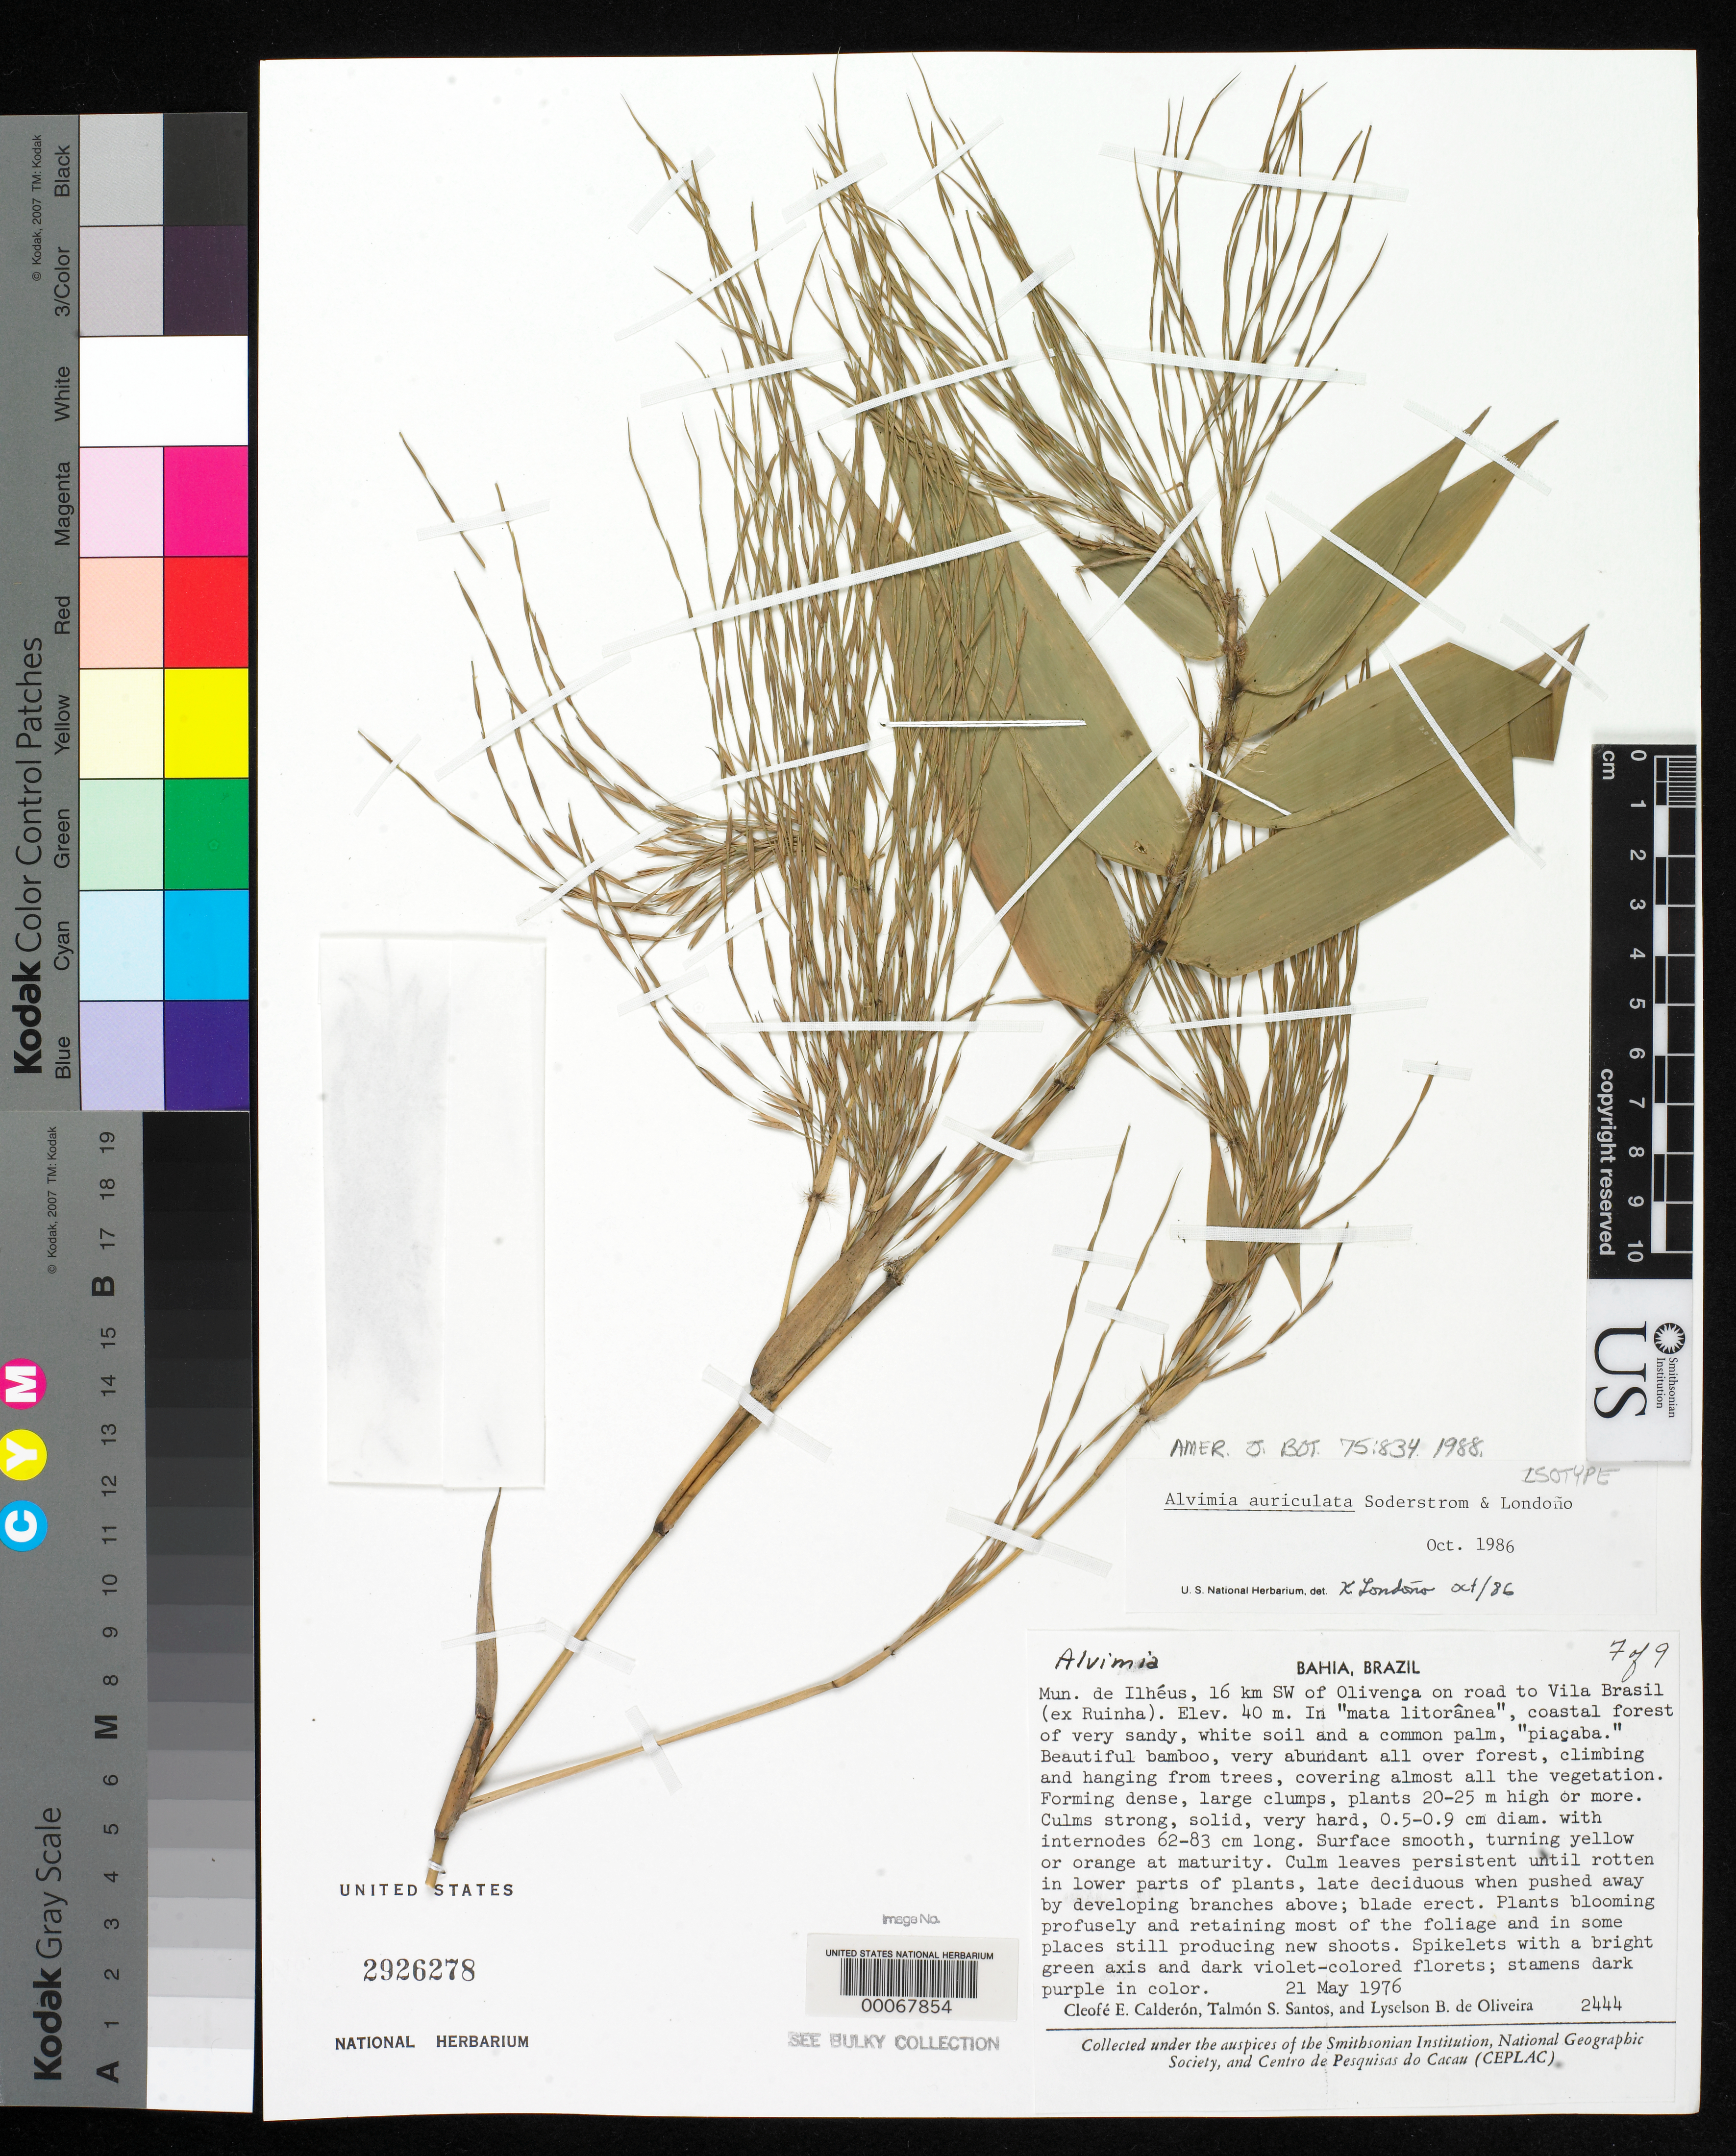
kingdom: Plantae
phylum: Tracheophyta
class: Liliopsida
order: Poales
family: Poaceae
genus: Alvimia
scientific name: Alvimia auriculata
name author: Soderstr. & Londoño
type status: Isotype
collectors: C. E. Calderón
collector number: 2444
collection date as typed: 21 May 1976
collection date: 1976-05-21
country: Brazil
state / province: Bahia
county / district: Ilhéus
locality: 16 km SW of Olivenca on road to Vila Brasil.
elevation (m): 40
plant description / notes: See bulky Bamboo specimens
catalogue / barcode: US 2926278